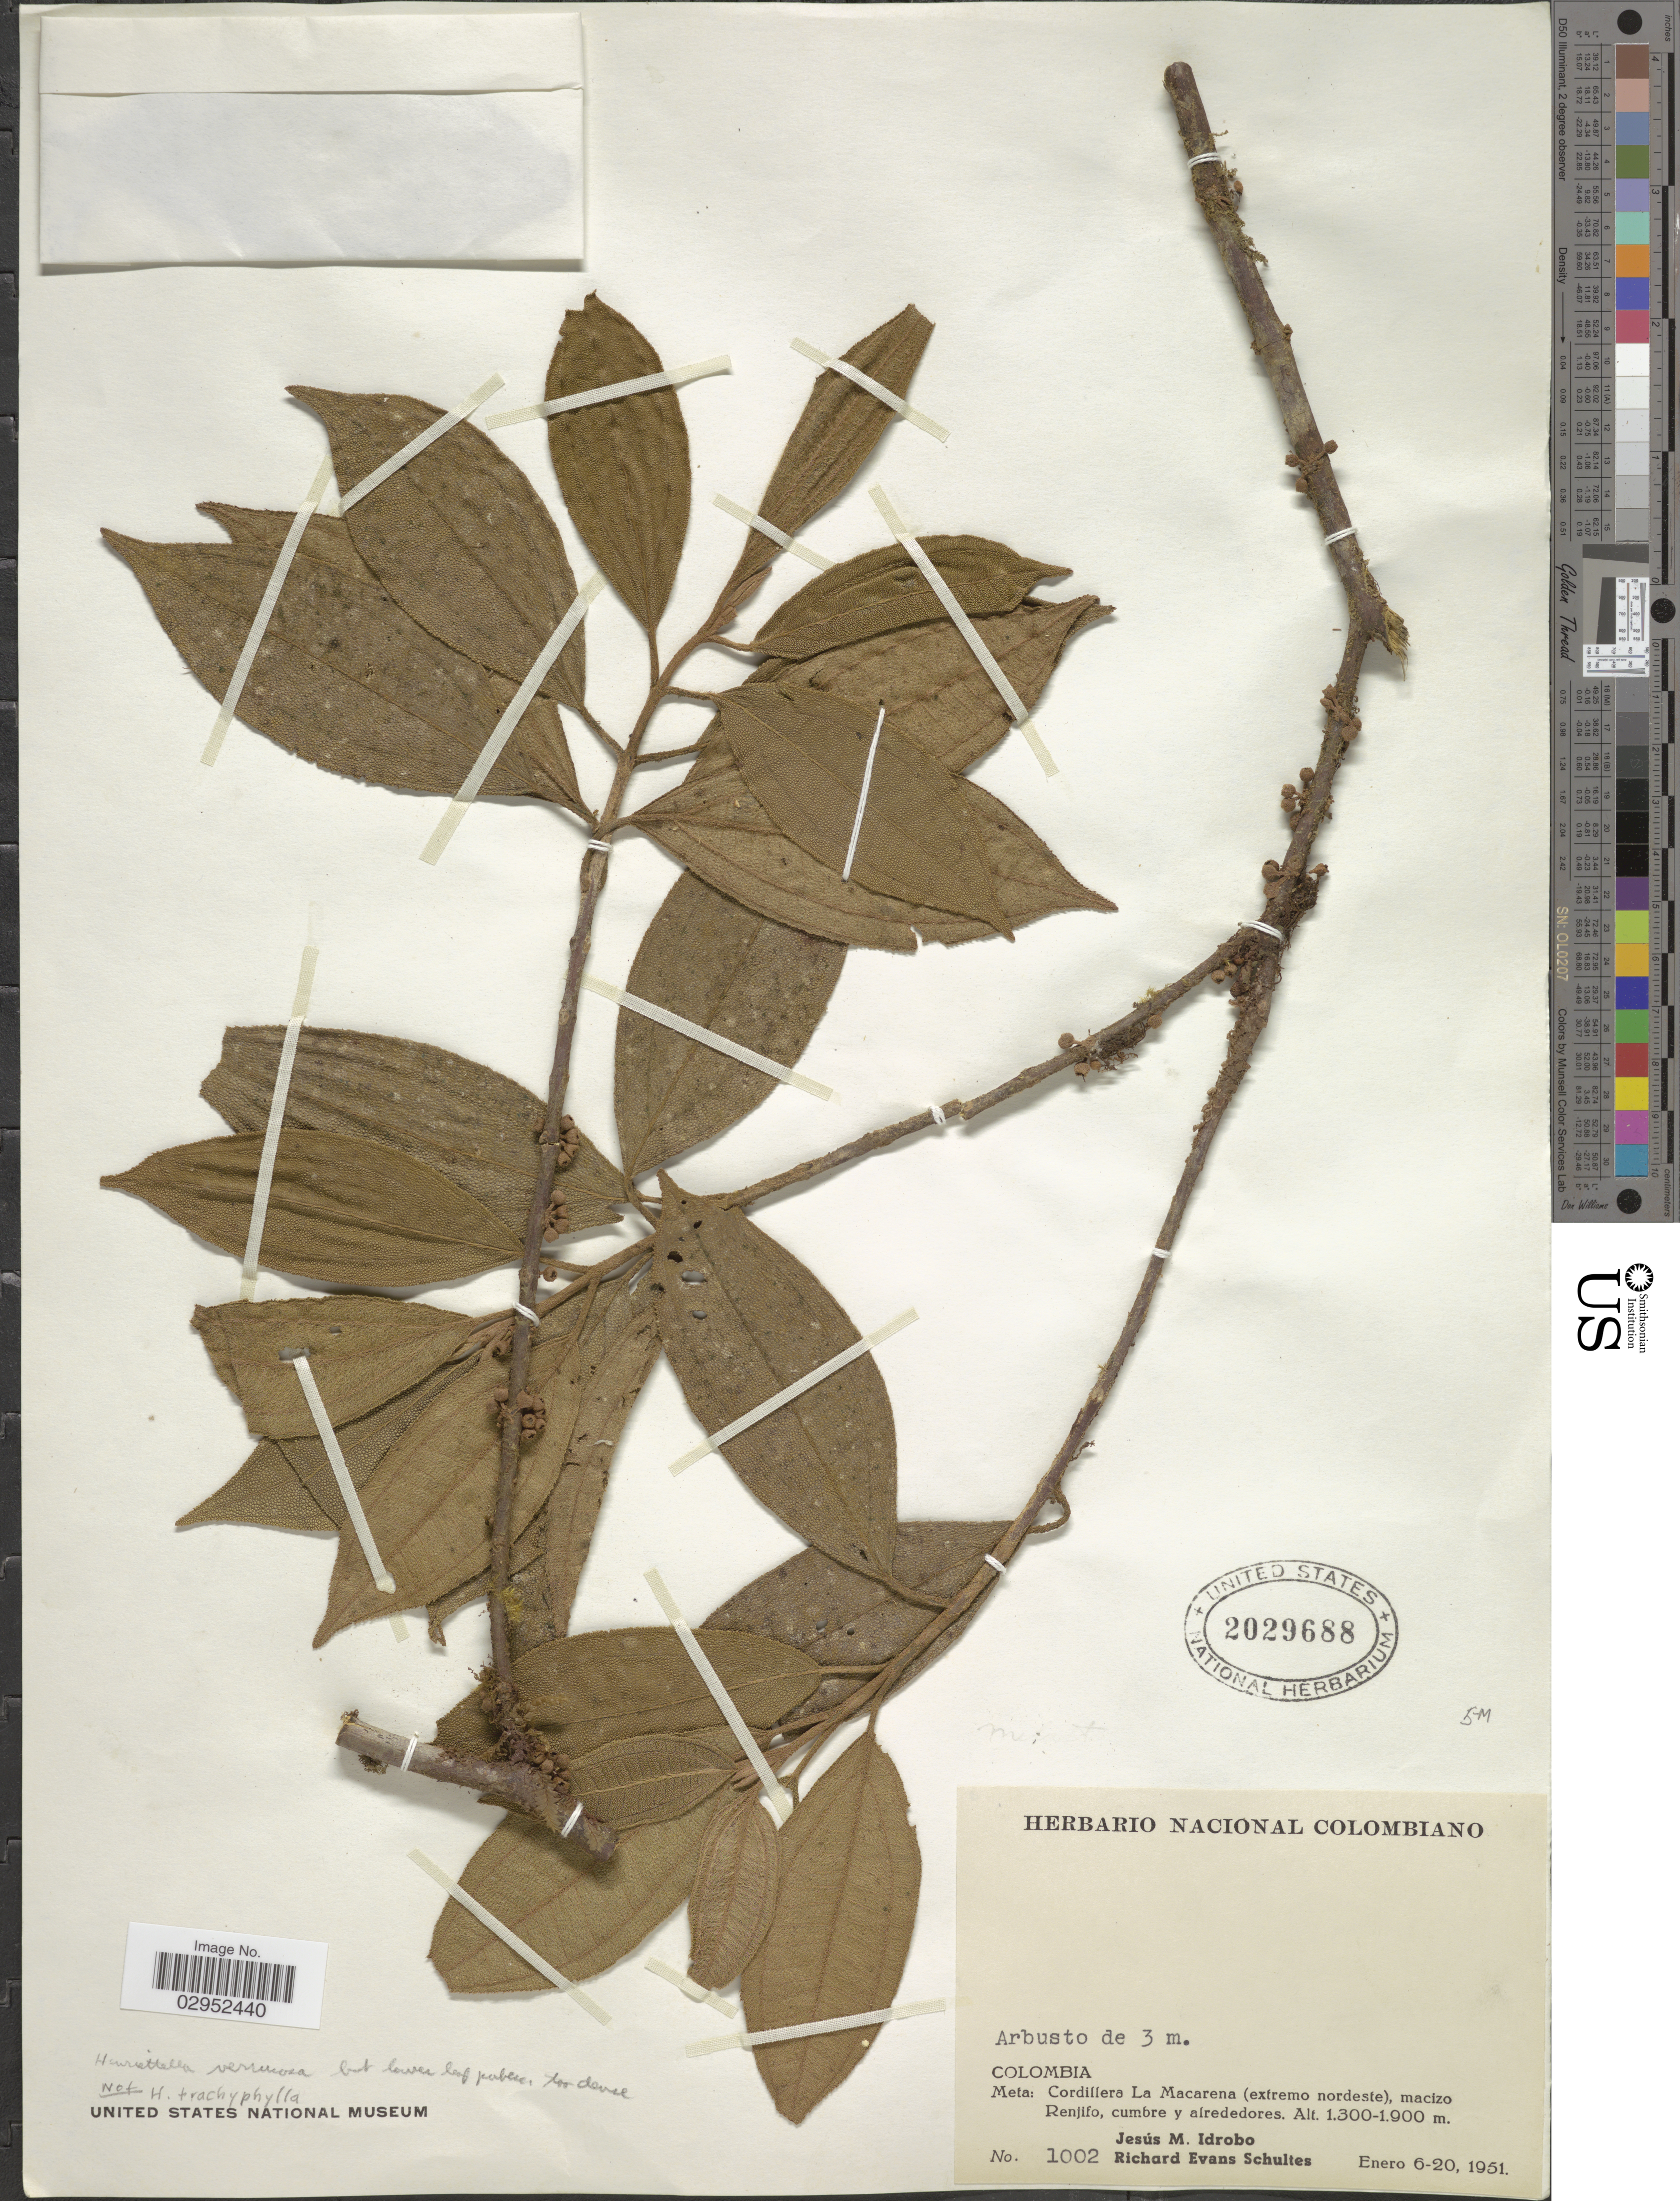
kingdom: Plantae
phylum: Tracheophyta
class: Magnoliopsida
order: Myrtales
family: Melastomataceae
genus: Henriettea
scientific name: Henriettea sp.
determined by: Strong, Mark T., (BOT), Smithsonian Institution - National Museum of Natural History (UNITED STATES)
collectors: J. M. Idrobo & R. E. Schultes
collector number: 1002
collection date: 1951-01-06/1951-01-20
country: Colombia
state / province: Meta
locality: Cordillera La Macarena (extremo nordeste), macizo Renjifo, cumbre y alrededores.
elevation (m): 1300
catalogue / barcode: US 2029688